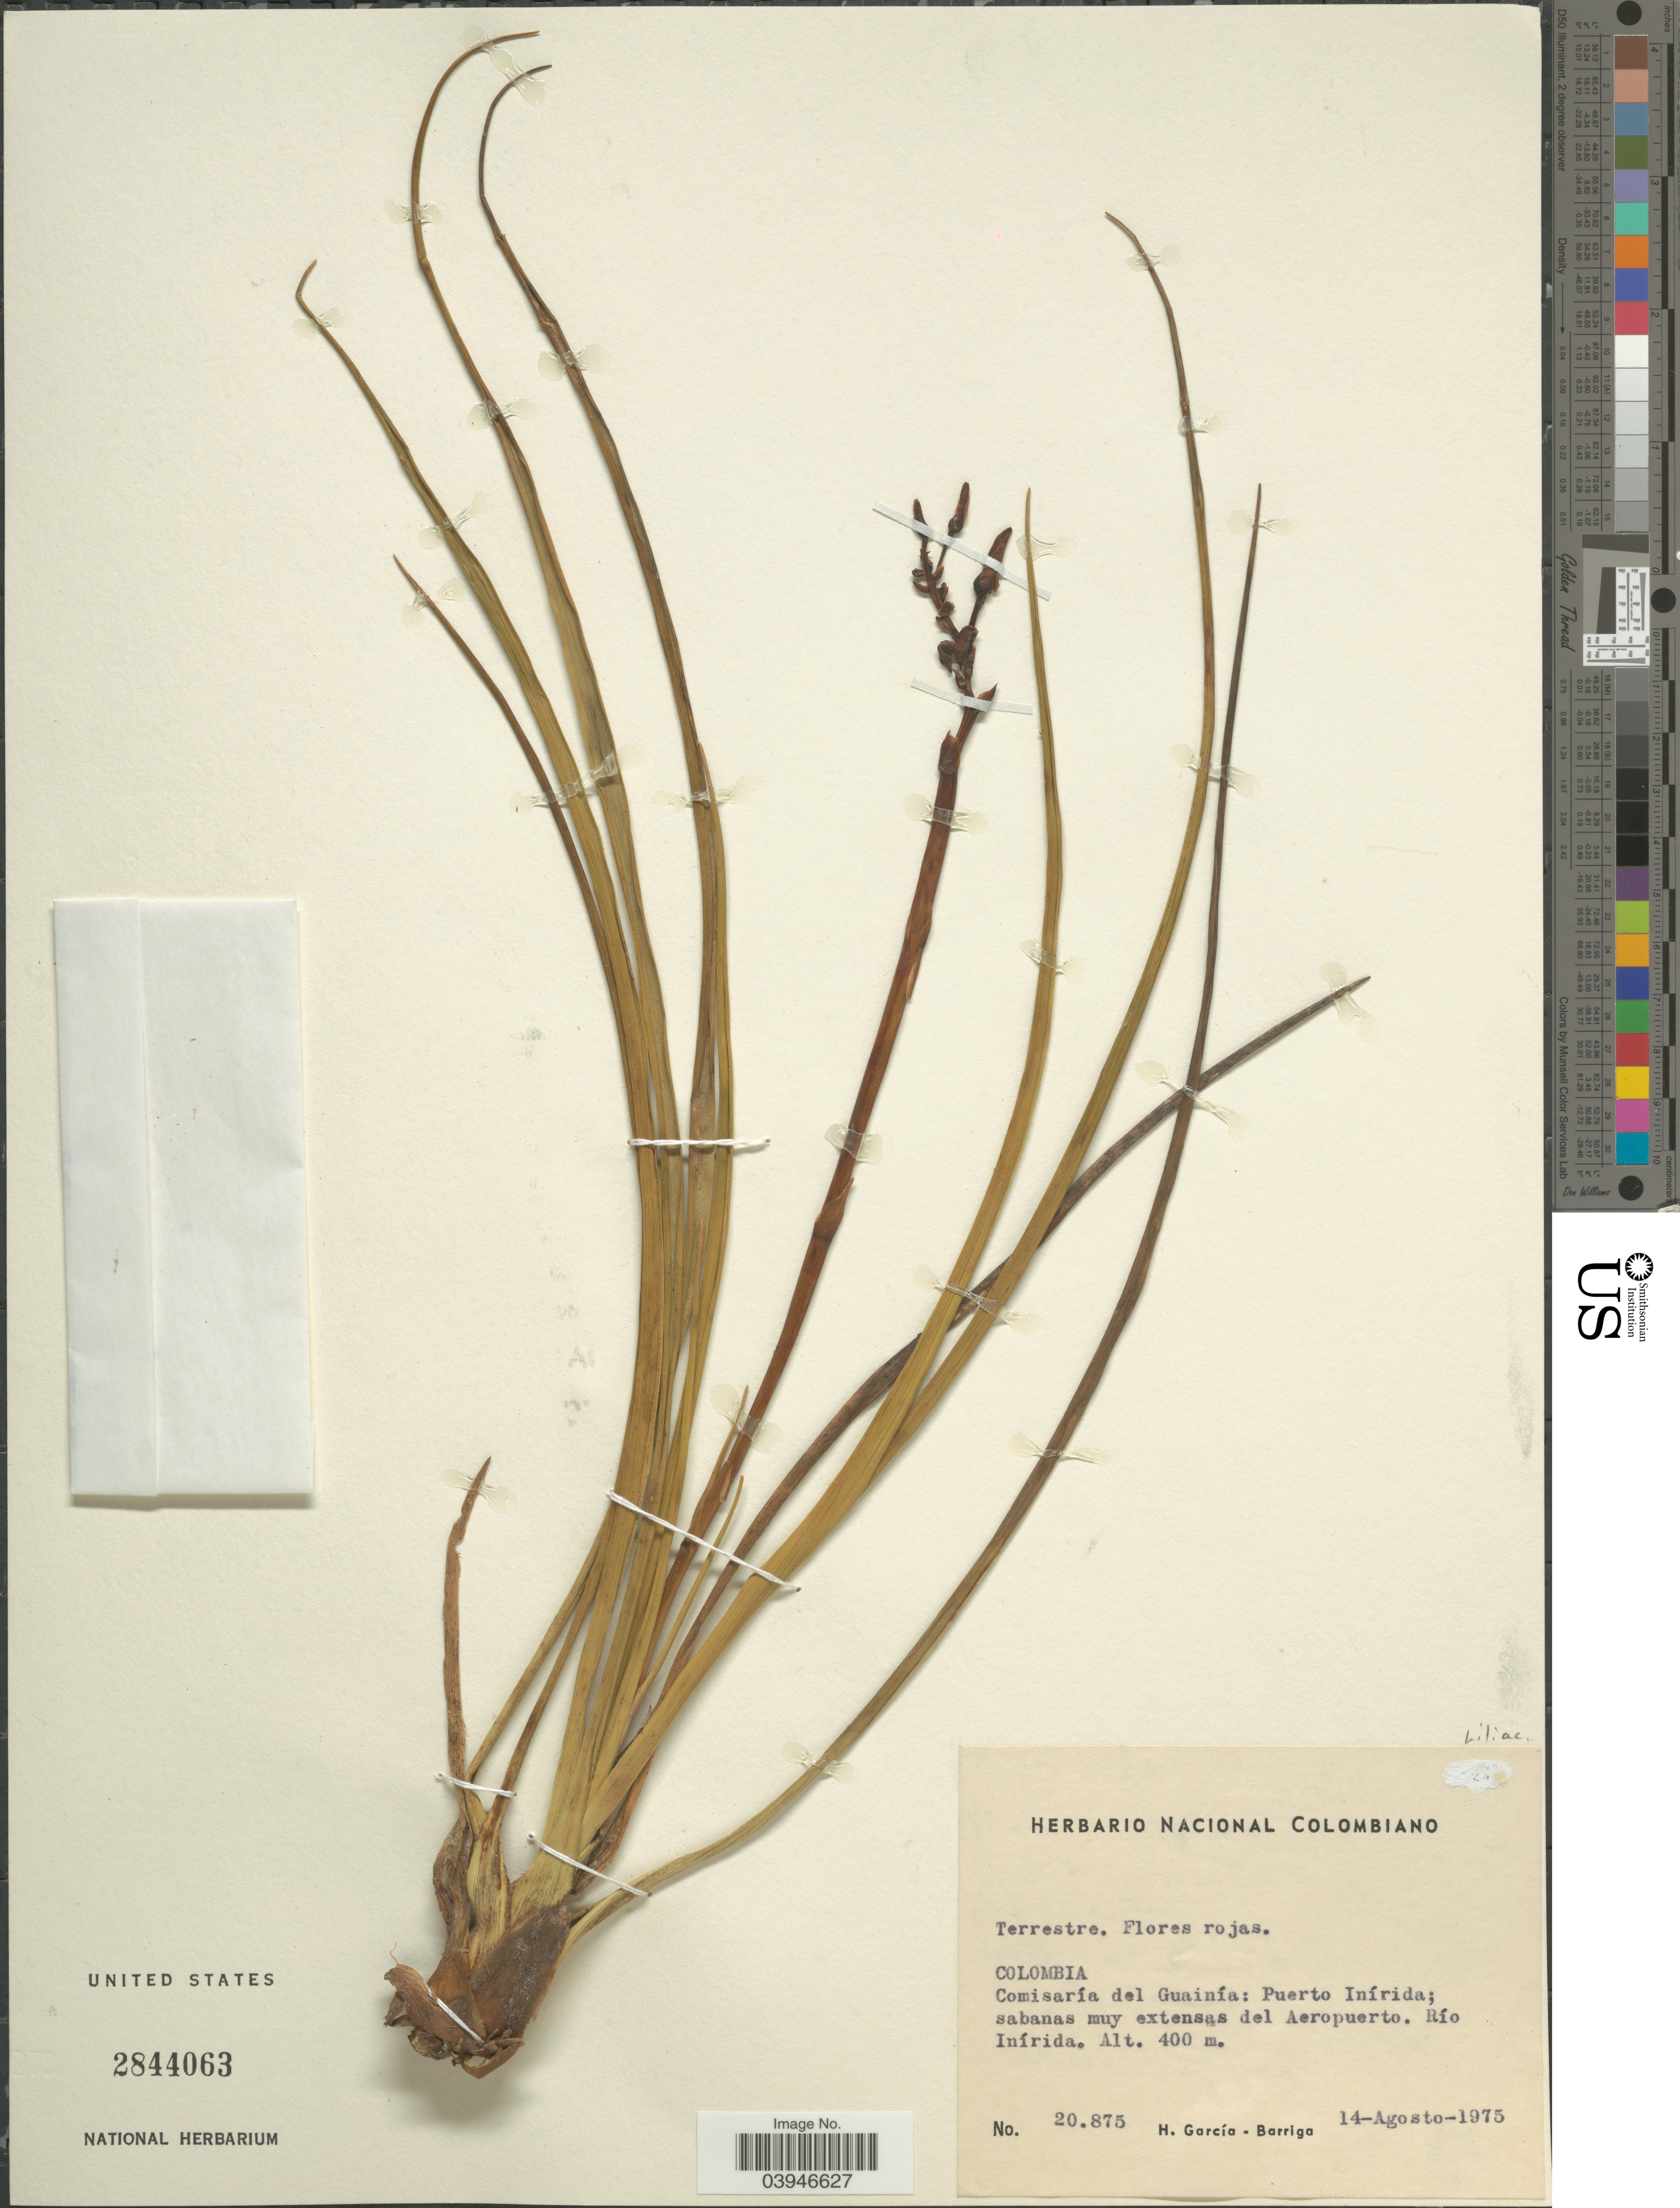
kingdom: Plantae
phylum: Tracheophyta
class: Liliopsida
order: Liliales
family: Liliaceae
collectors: H. García Barriga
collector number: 20875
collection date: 1975-08-14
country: Colombia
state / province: Guainía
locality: Comisaría del Guainía: Puerto Inírida; sabanas muy extensas del Aeropuerto. Río Inírida.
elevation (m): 400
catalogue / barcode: US 2844063